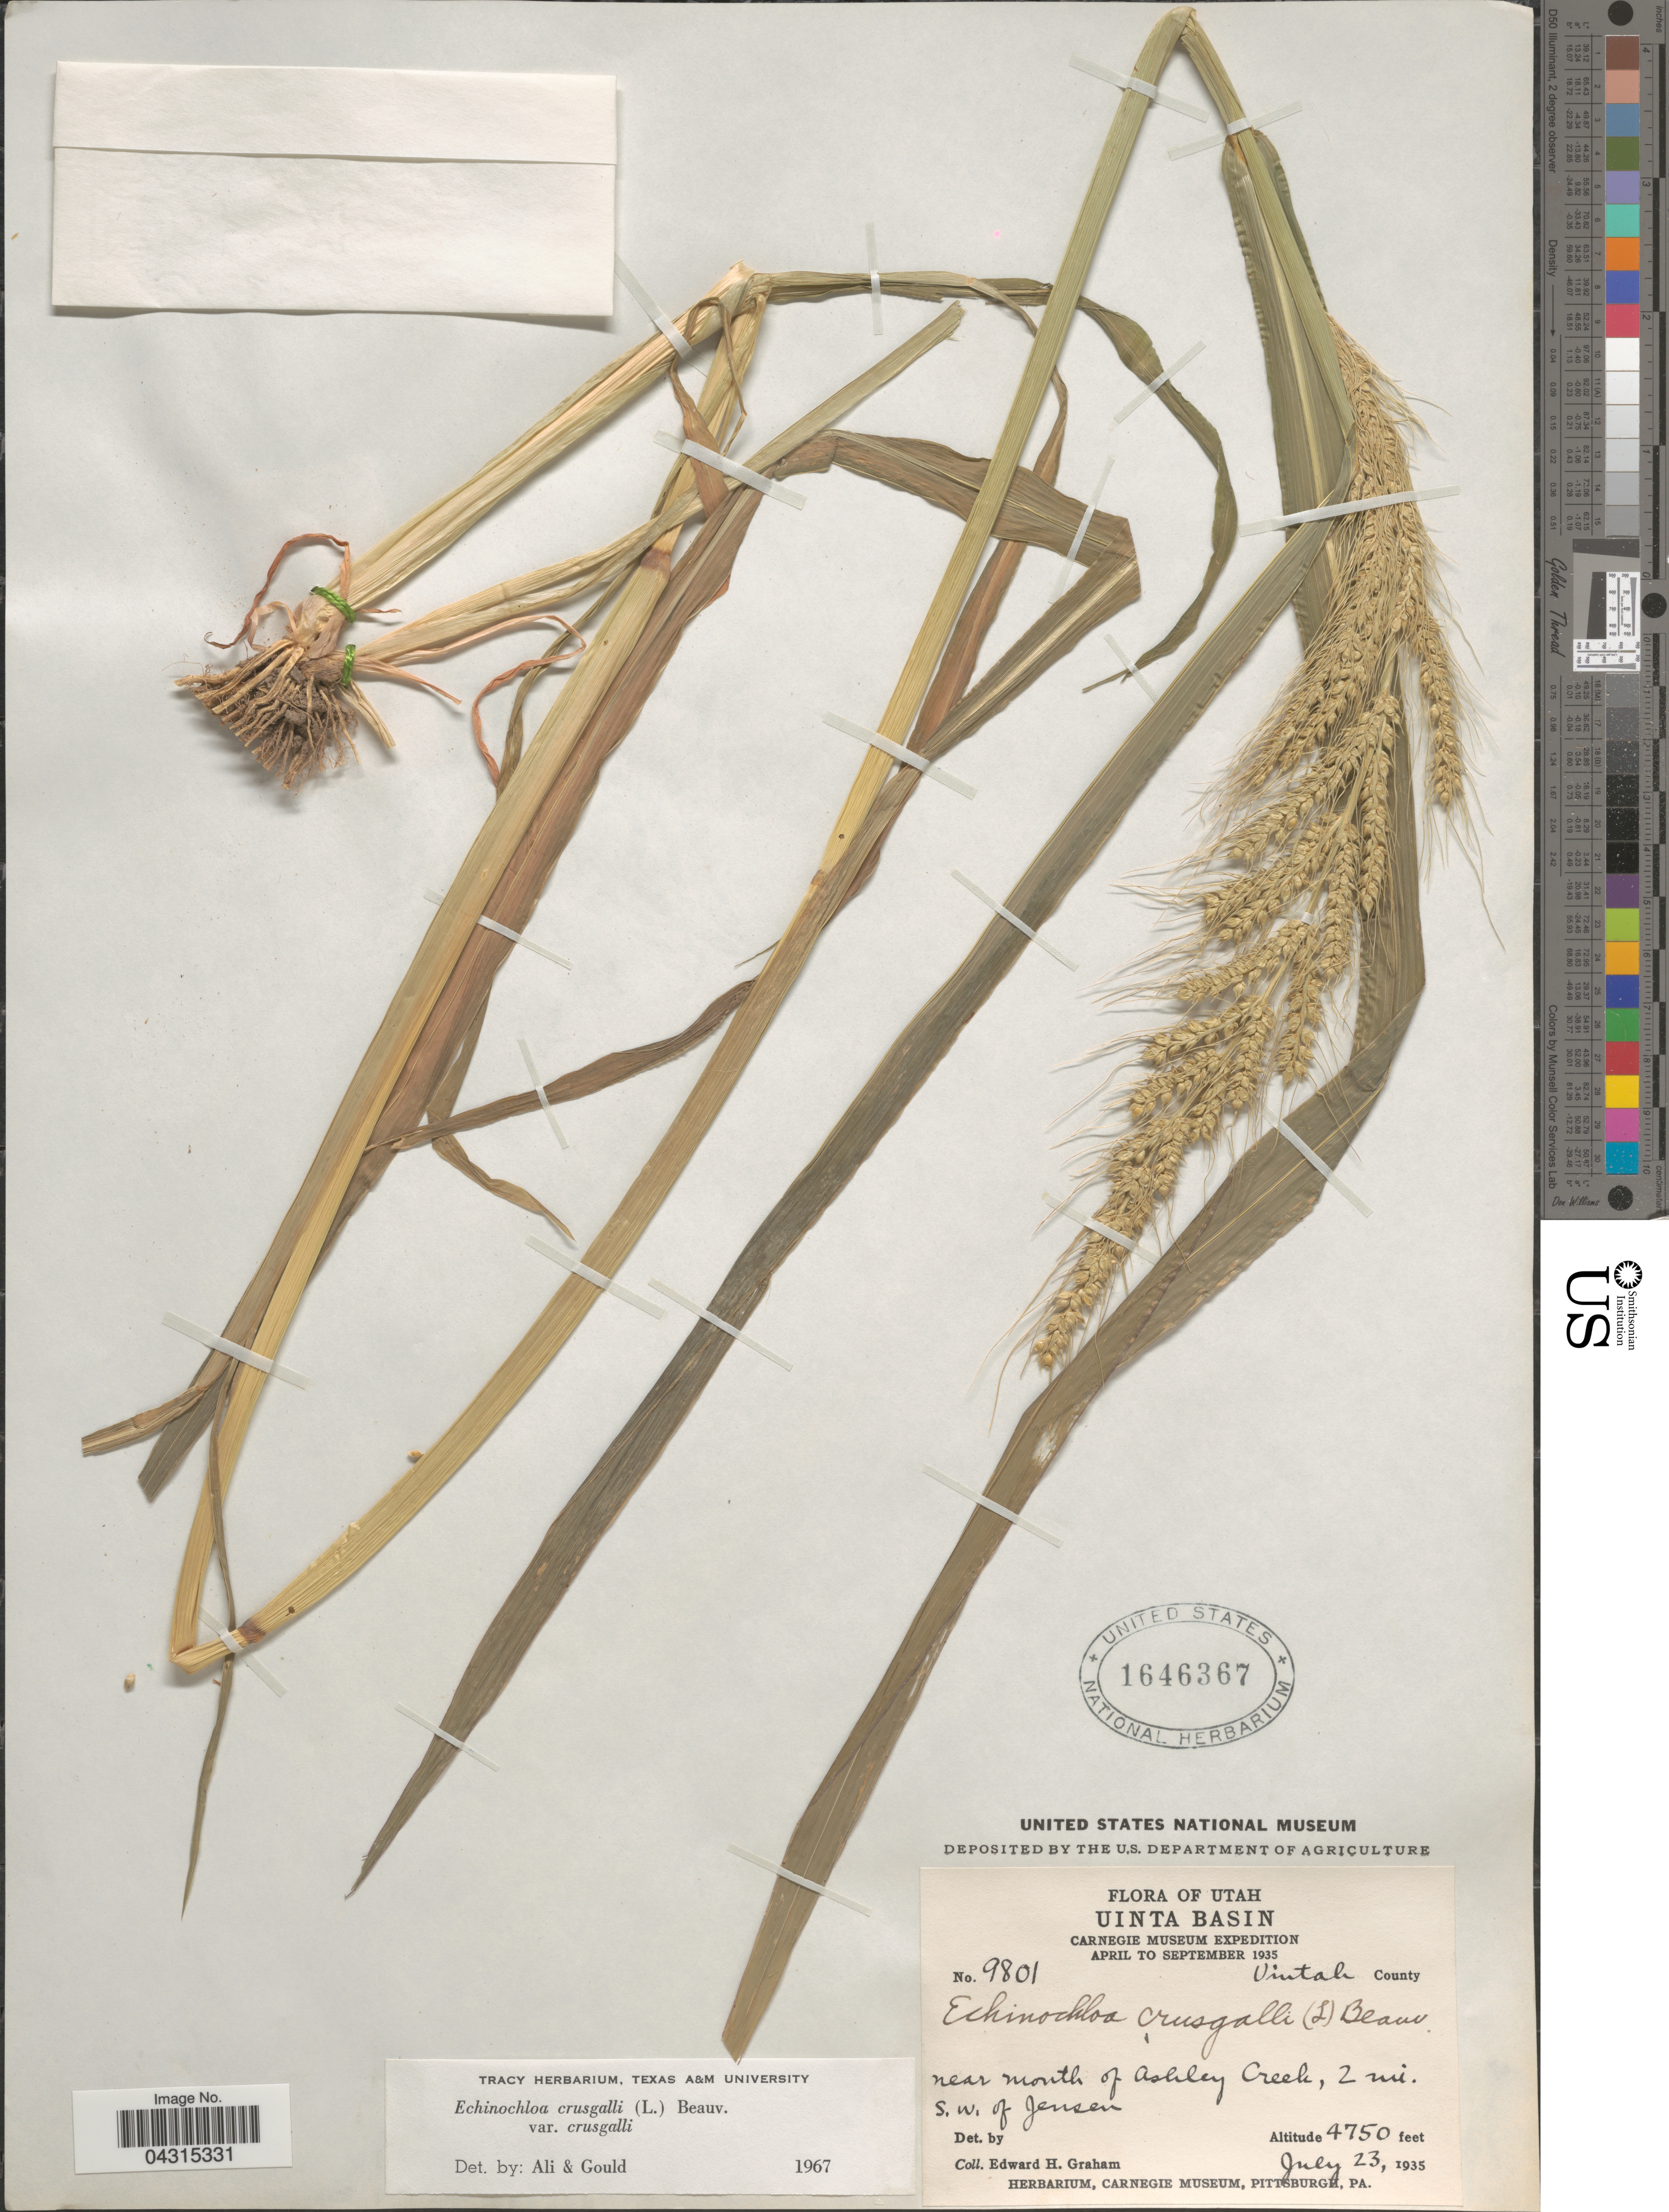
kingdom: Plantae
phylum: Tracheophyta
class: Liliopsida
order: Poales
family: Poaceae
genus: Echinochloa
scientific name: Echinochloa crus-galli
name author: (L.) P. Beauv.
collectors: E. H. Graham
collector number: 9801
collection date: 1935-07-23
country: United States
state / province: Utah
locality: Uinta Basin. Carnegie Museum Expedition. Uintah County. Near mouth of Ashley Creek, 2 mi. S.W. of Jensen.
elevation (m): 1448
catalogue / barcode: US 1646367